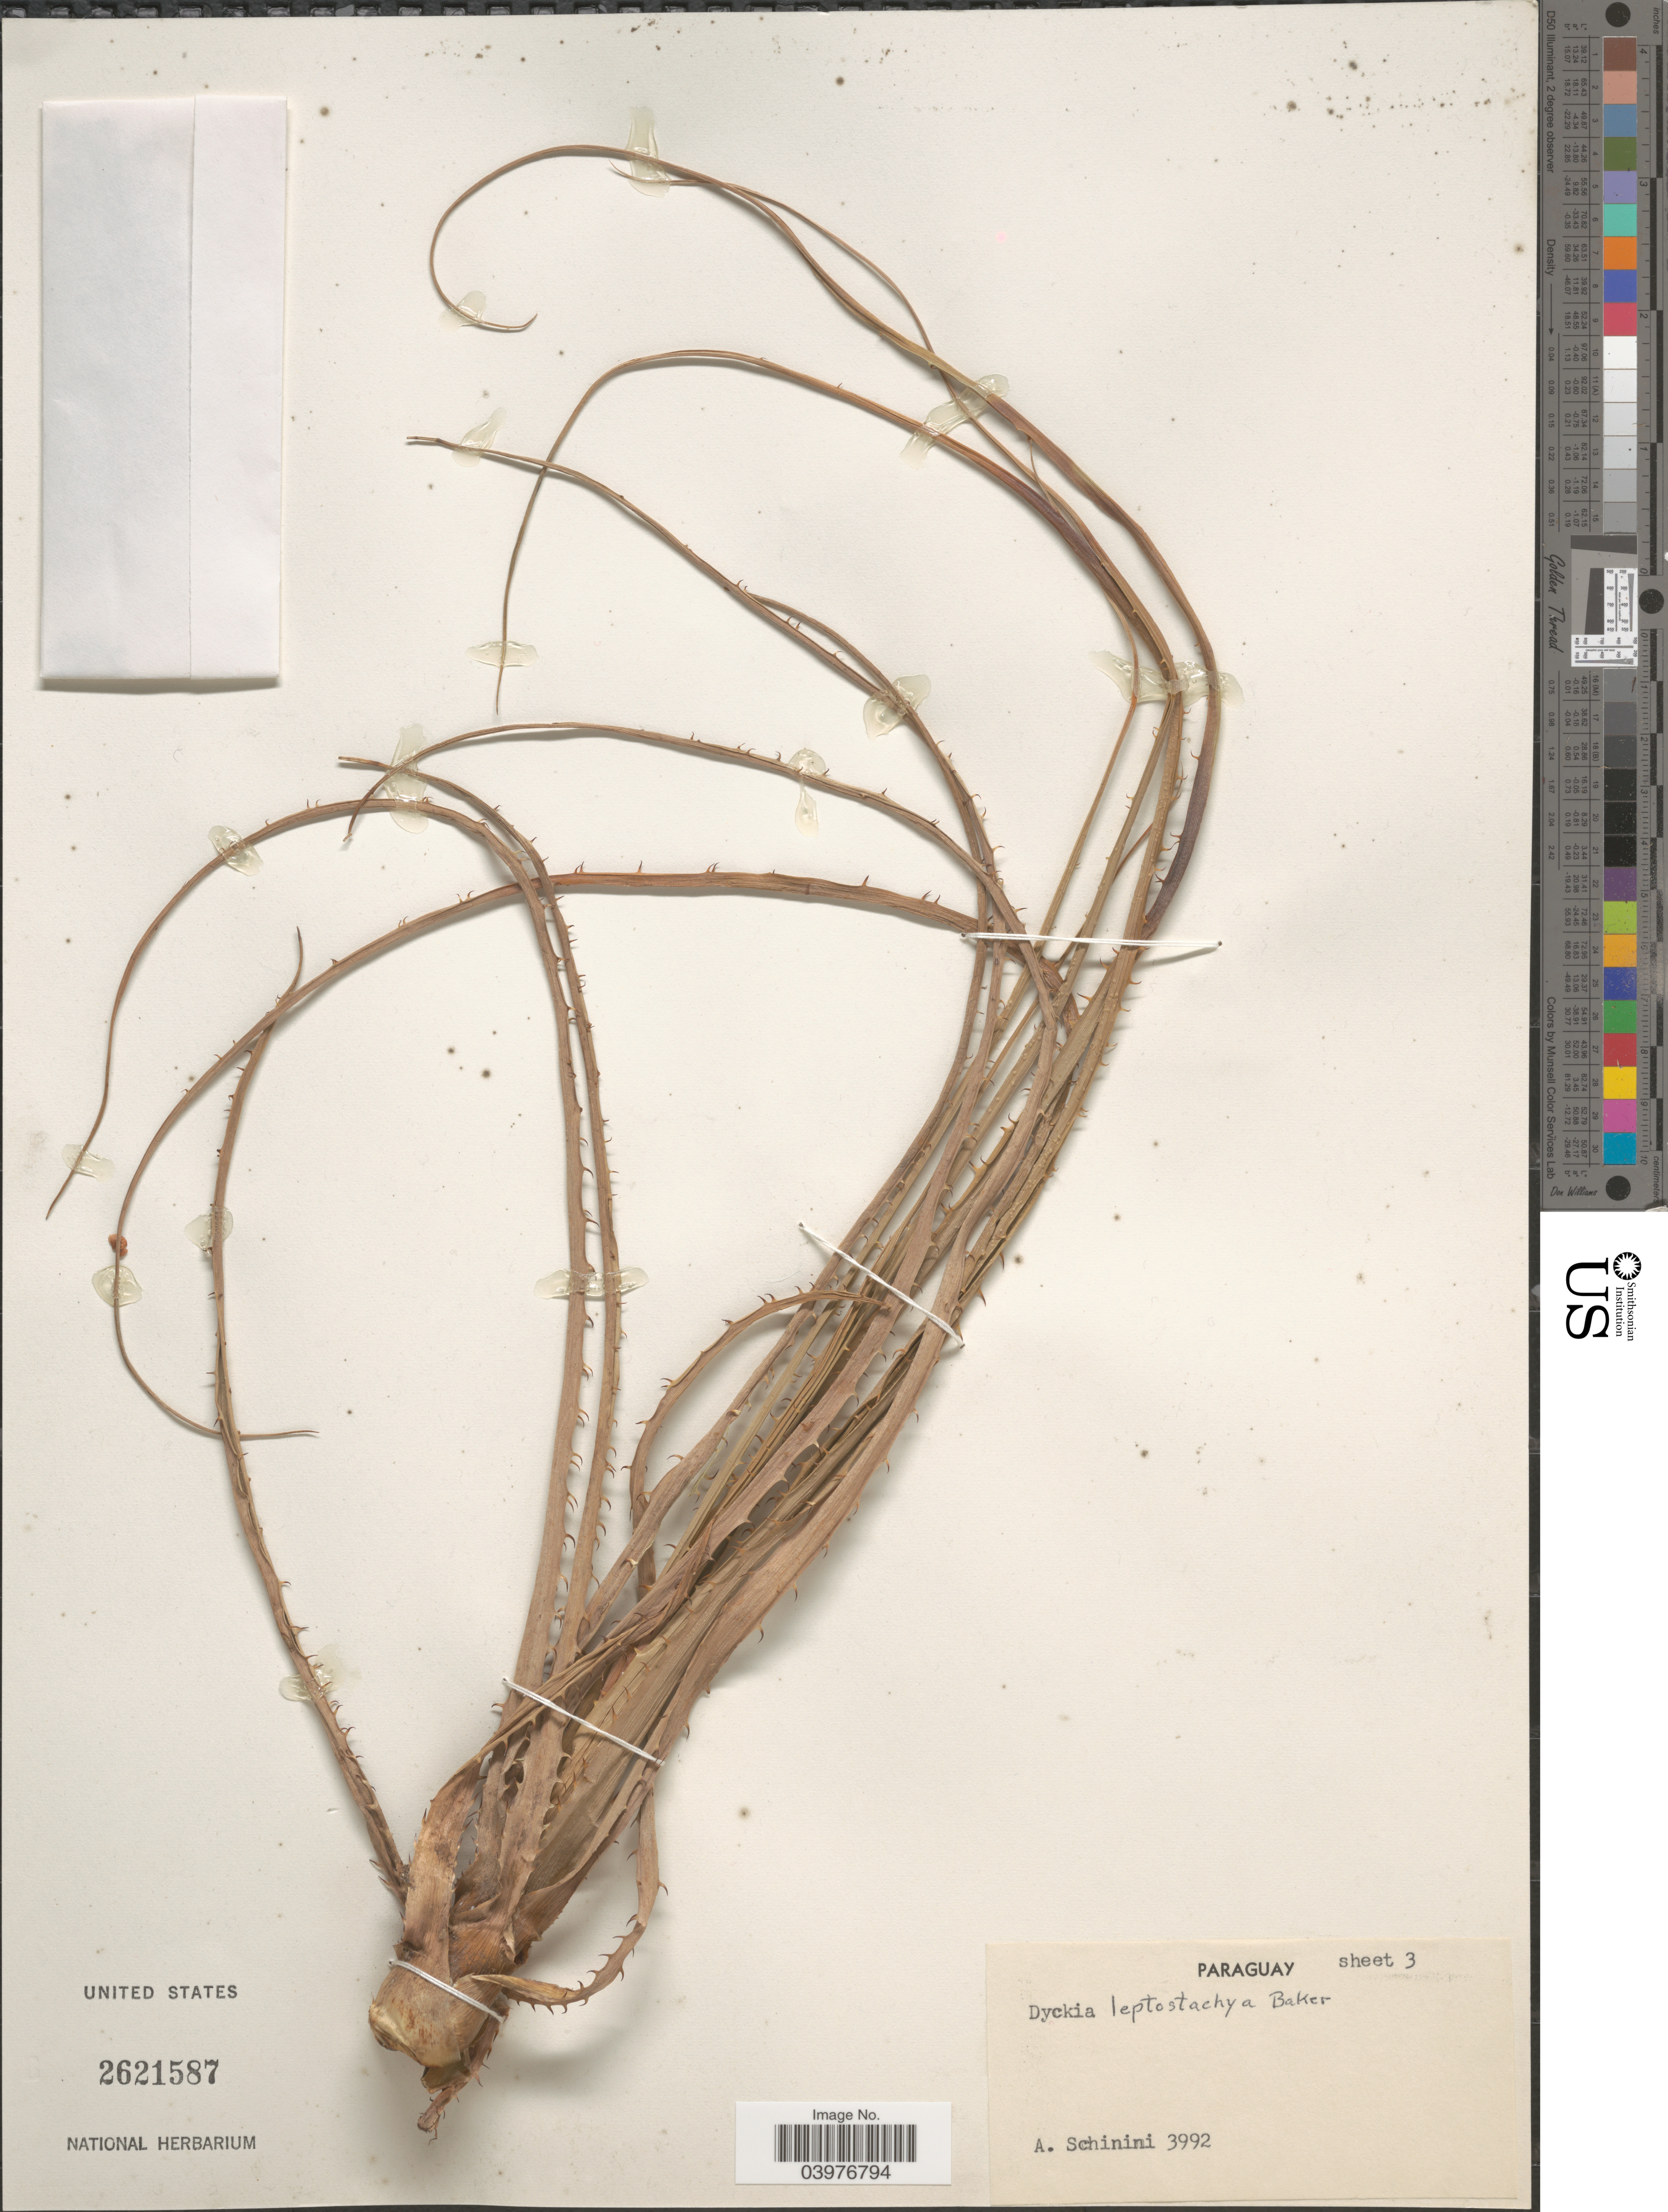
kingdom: Plantae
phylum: Tracheophyta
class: Liliopsida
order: Poales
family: Bromeliaceae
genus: Dyckia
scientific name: Dyckia leptostachya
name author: Baker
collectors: A. Schinini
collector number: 3992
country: Paraguay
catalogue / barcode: US 2621587